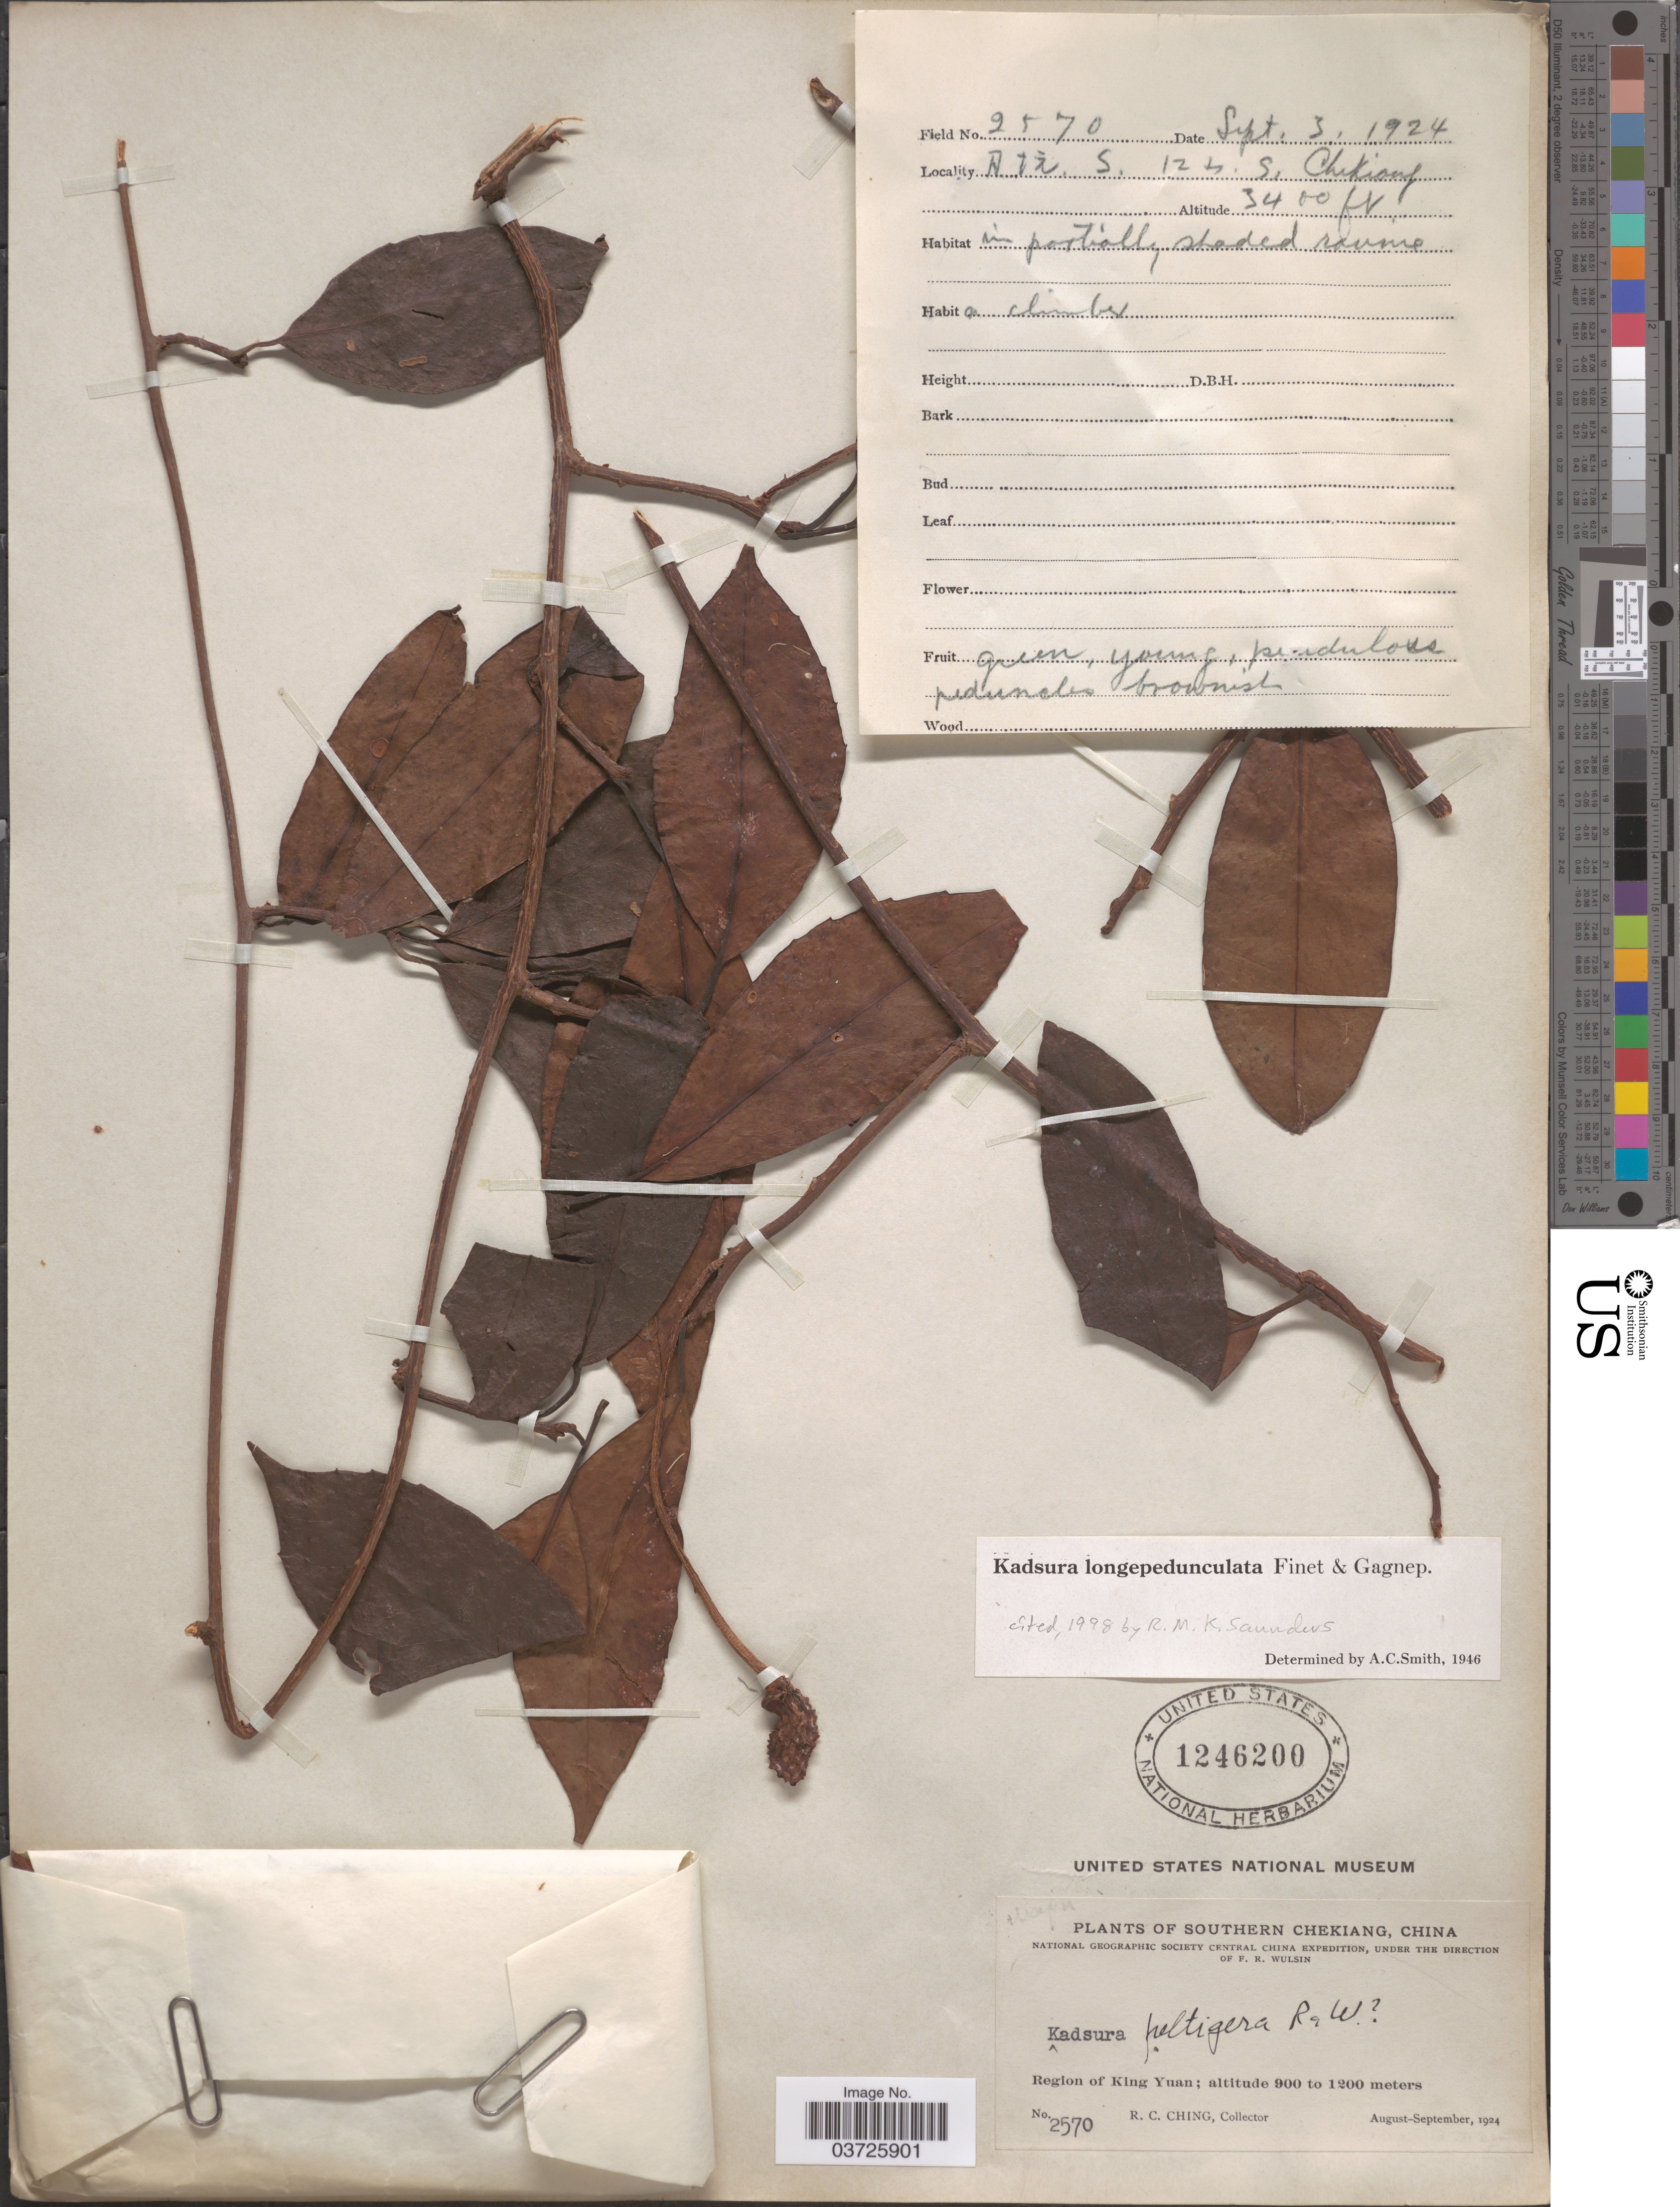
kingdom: Plantae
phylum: Tracheophyta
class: Magnoliopsida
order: Austrobaileyales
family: Schisandraceae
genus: Kadsura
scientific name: Kadsura longepedunculata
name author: Finet & Gagnep.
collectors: R. C. Ching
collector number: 2570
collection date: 1924-09-03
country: China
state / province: Zhejiang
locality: Southern Chekiang. Region of King Yuan. X. S. X.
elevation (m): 1036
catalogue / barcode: US 1246200